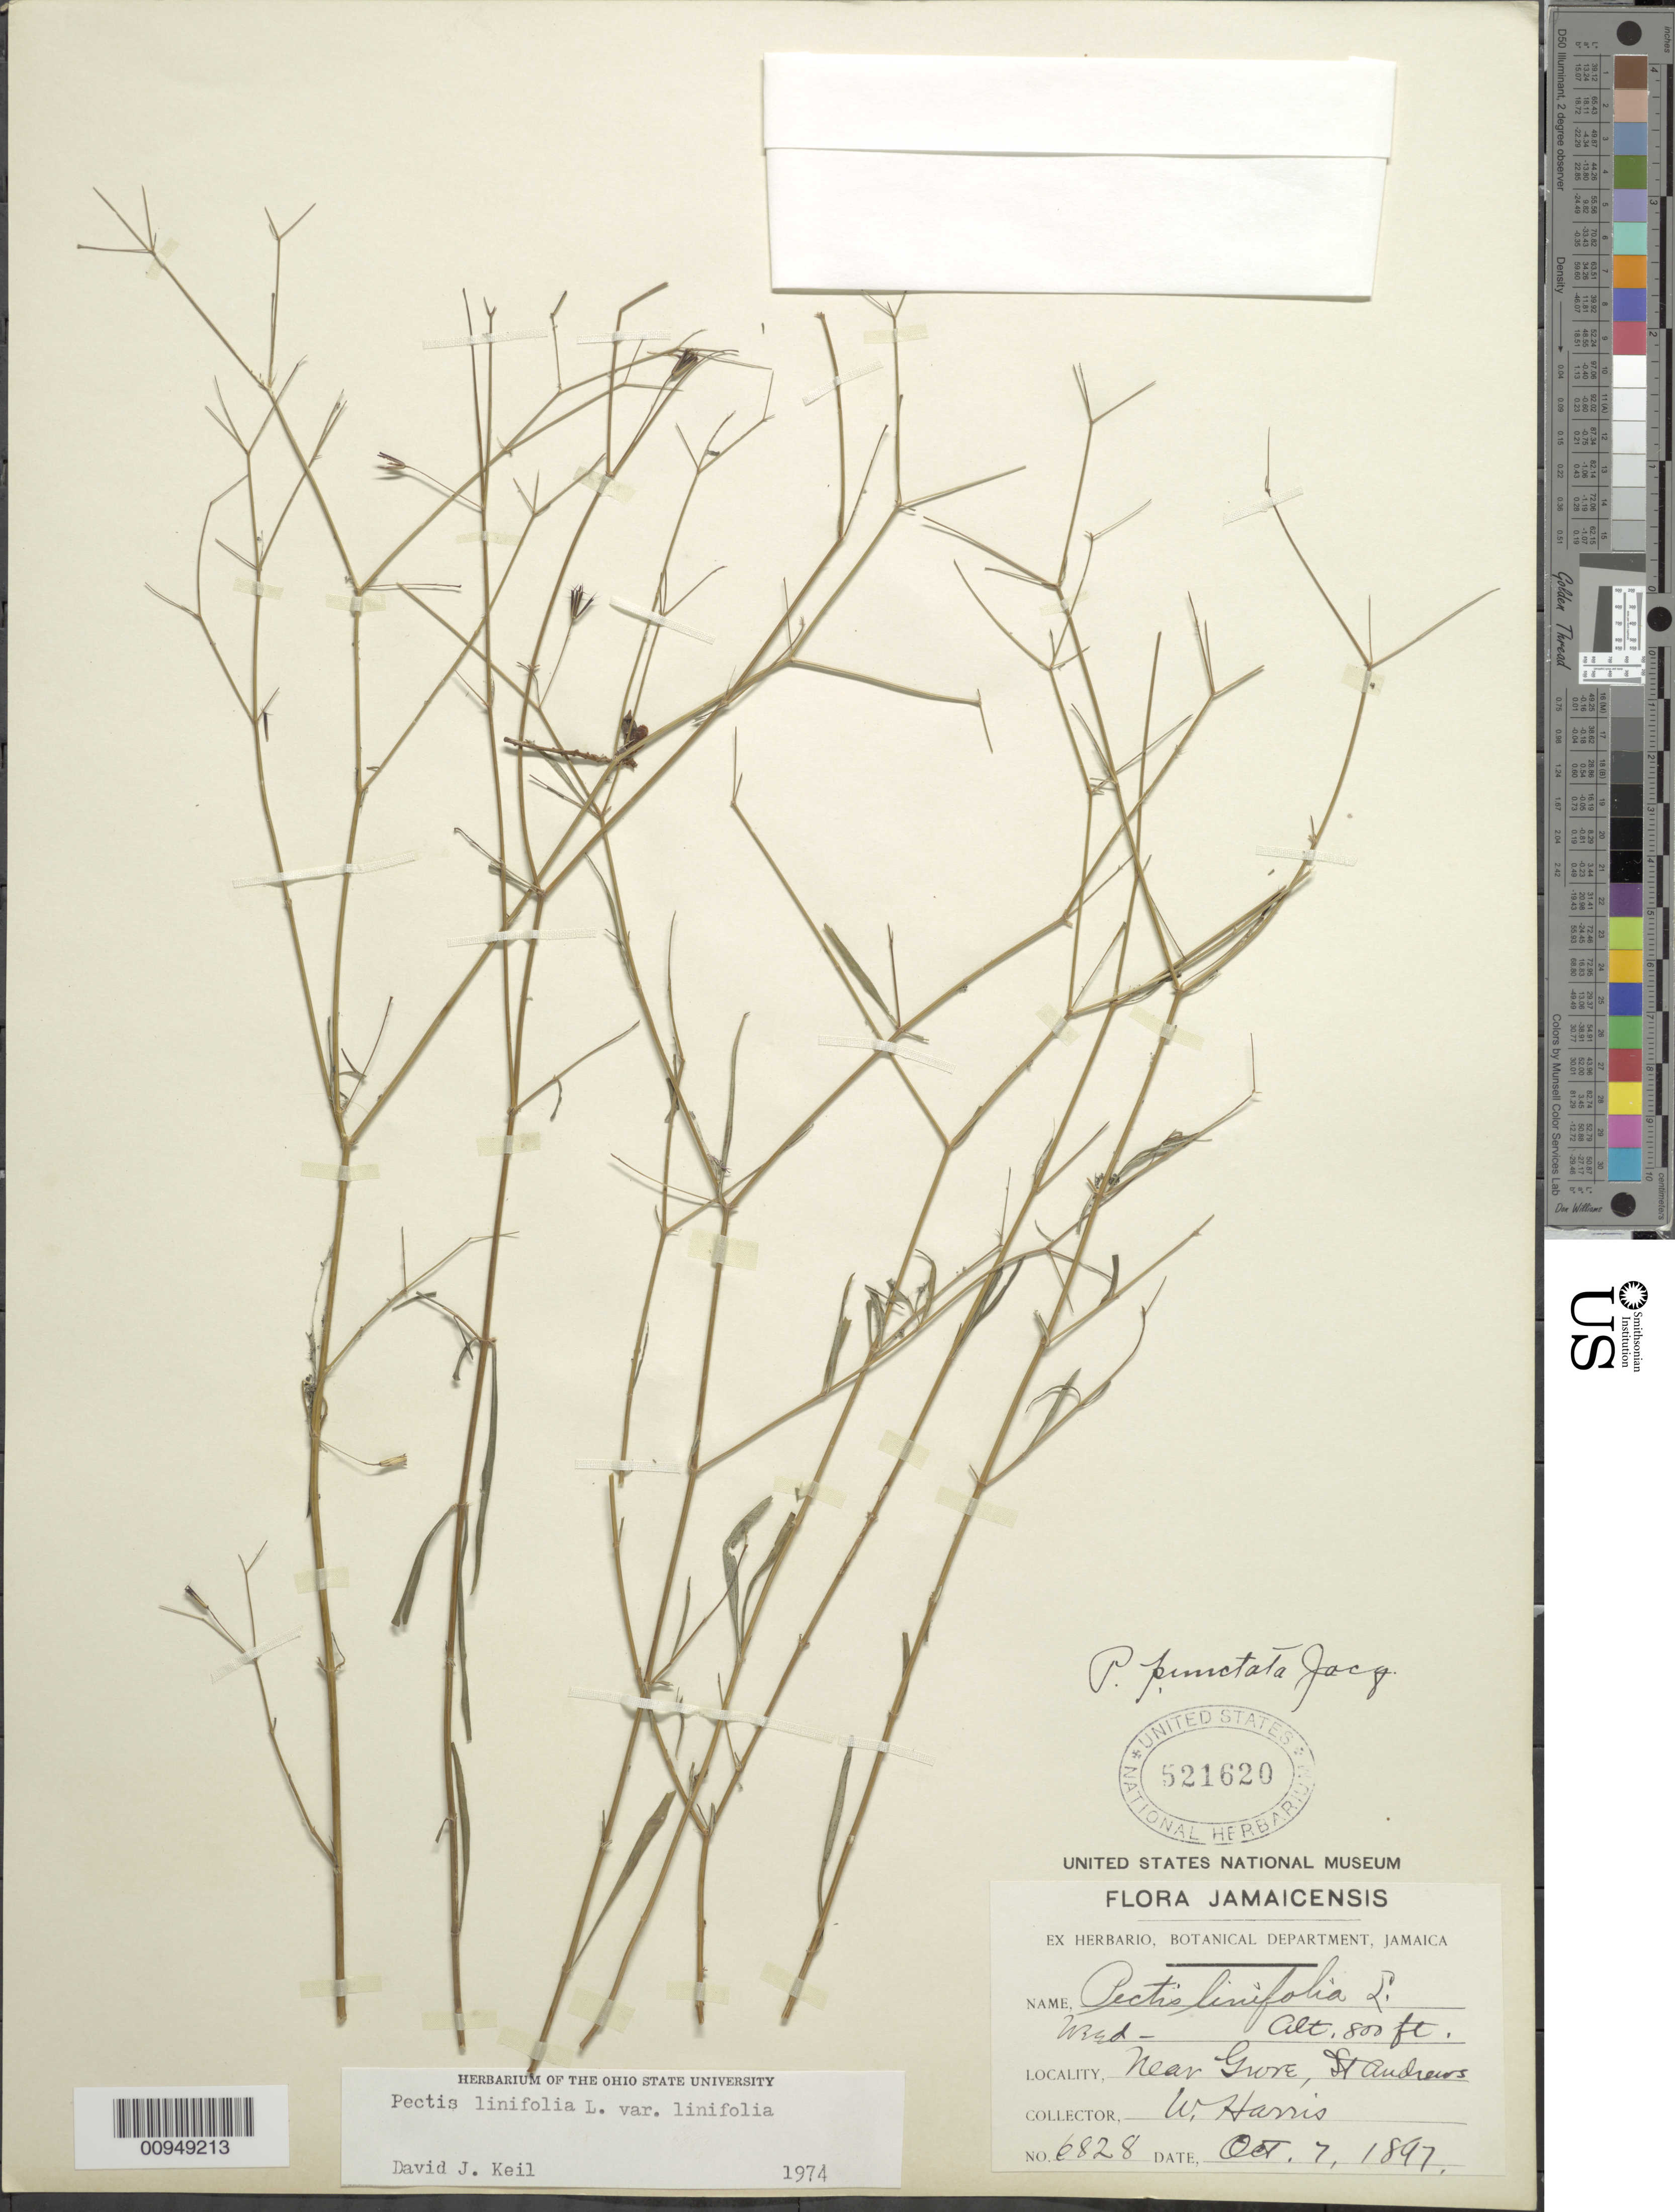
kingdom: Plantae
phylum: Tracheophyta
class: Magnoliopsida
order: Asterales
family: Asteraceae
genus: Pectis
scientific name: Pectis linifolia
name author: L.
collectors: W. H. Harris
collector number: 6828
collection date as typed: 07 Oct 1897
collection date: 1897-10-07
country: Jamaica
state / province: Saint Andrew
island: Jamaica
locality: Near Grove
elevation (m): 244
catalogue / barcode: US 521620